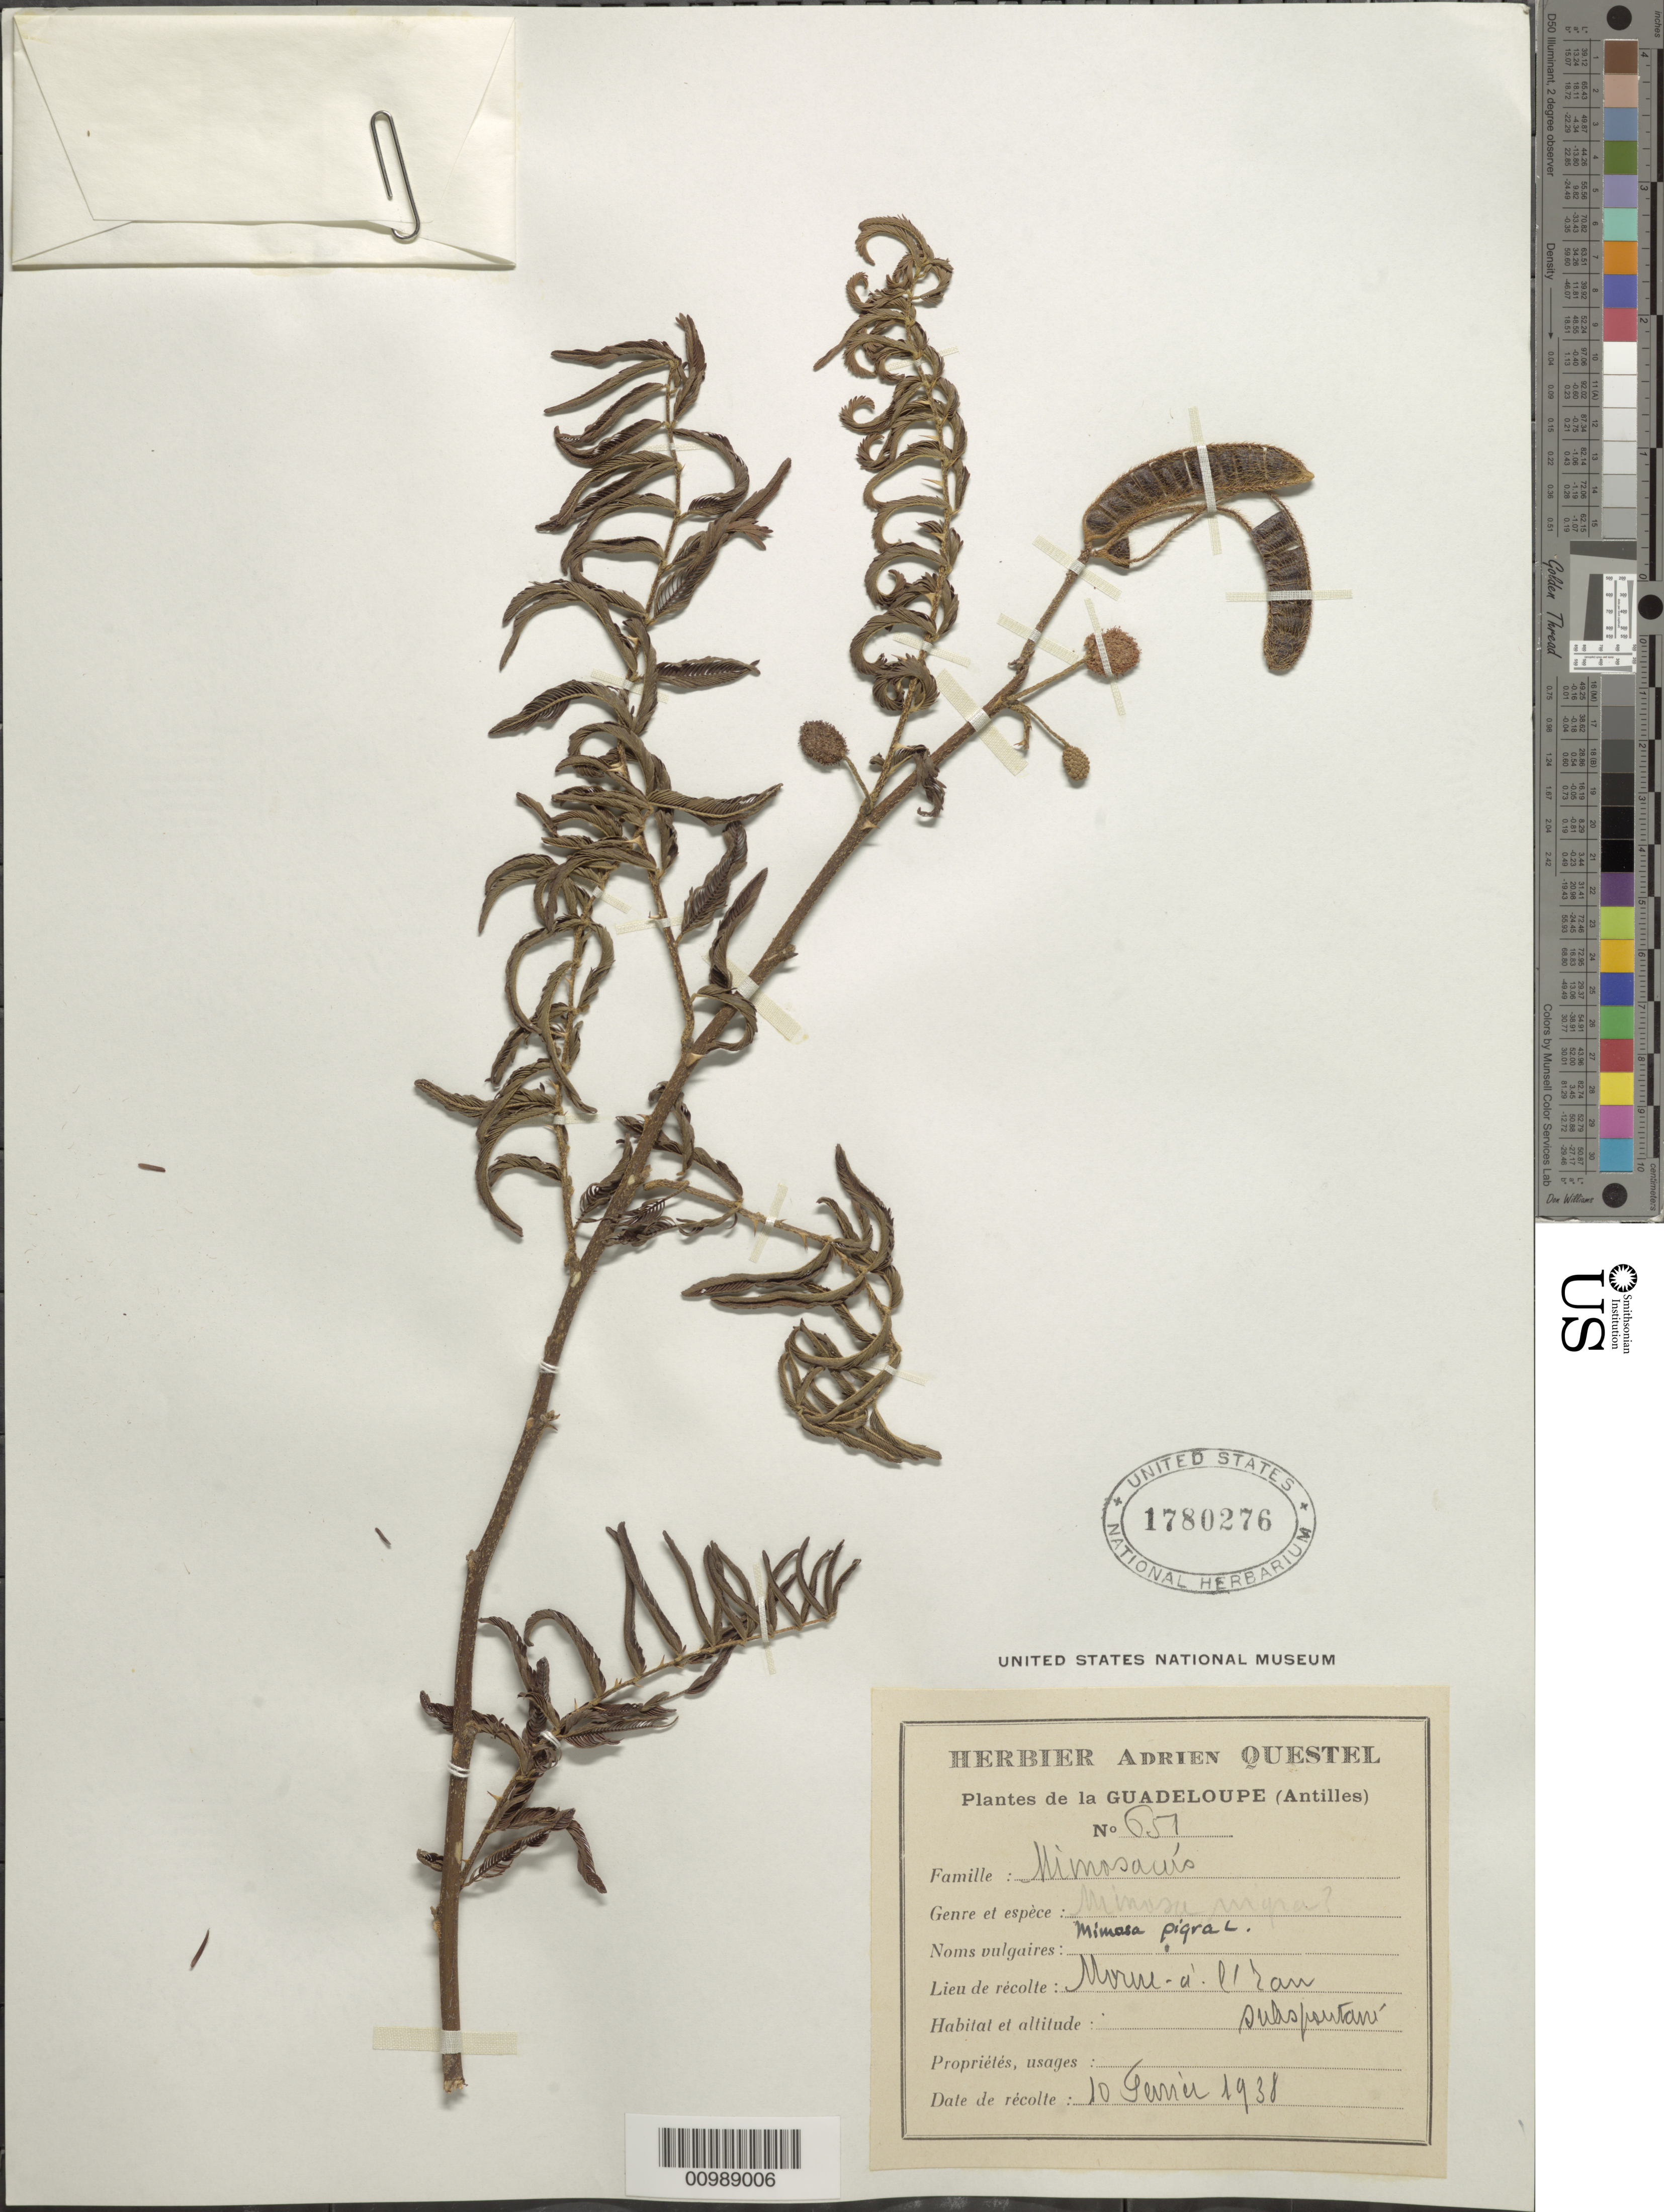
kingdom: Plantae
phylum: Tracheophyta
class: Magnoliopsida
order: Fabales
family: Fabaceae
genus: Mimosa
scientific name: Mimosa pigra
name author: L.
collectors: A. Questel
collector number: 651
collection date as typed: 10 --- 1938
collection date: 1938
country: Guadeloupe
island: Basse Terre [Guadeloupe]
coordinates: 0 N, 0 E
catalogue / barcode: US 1780276